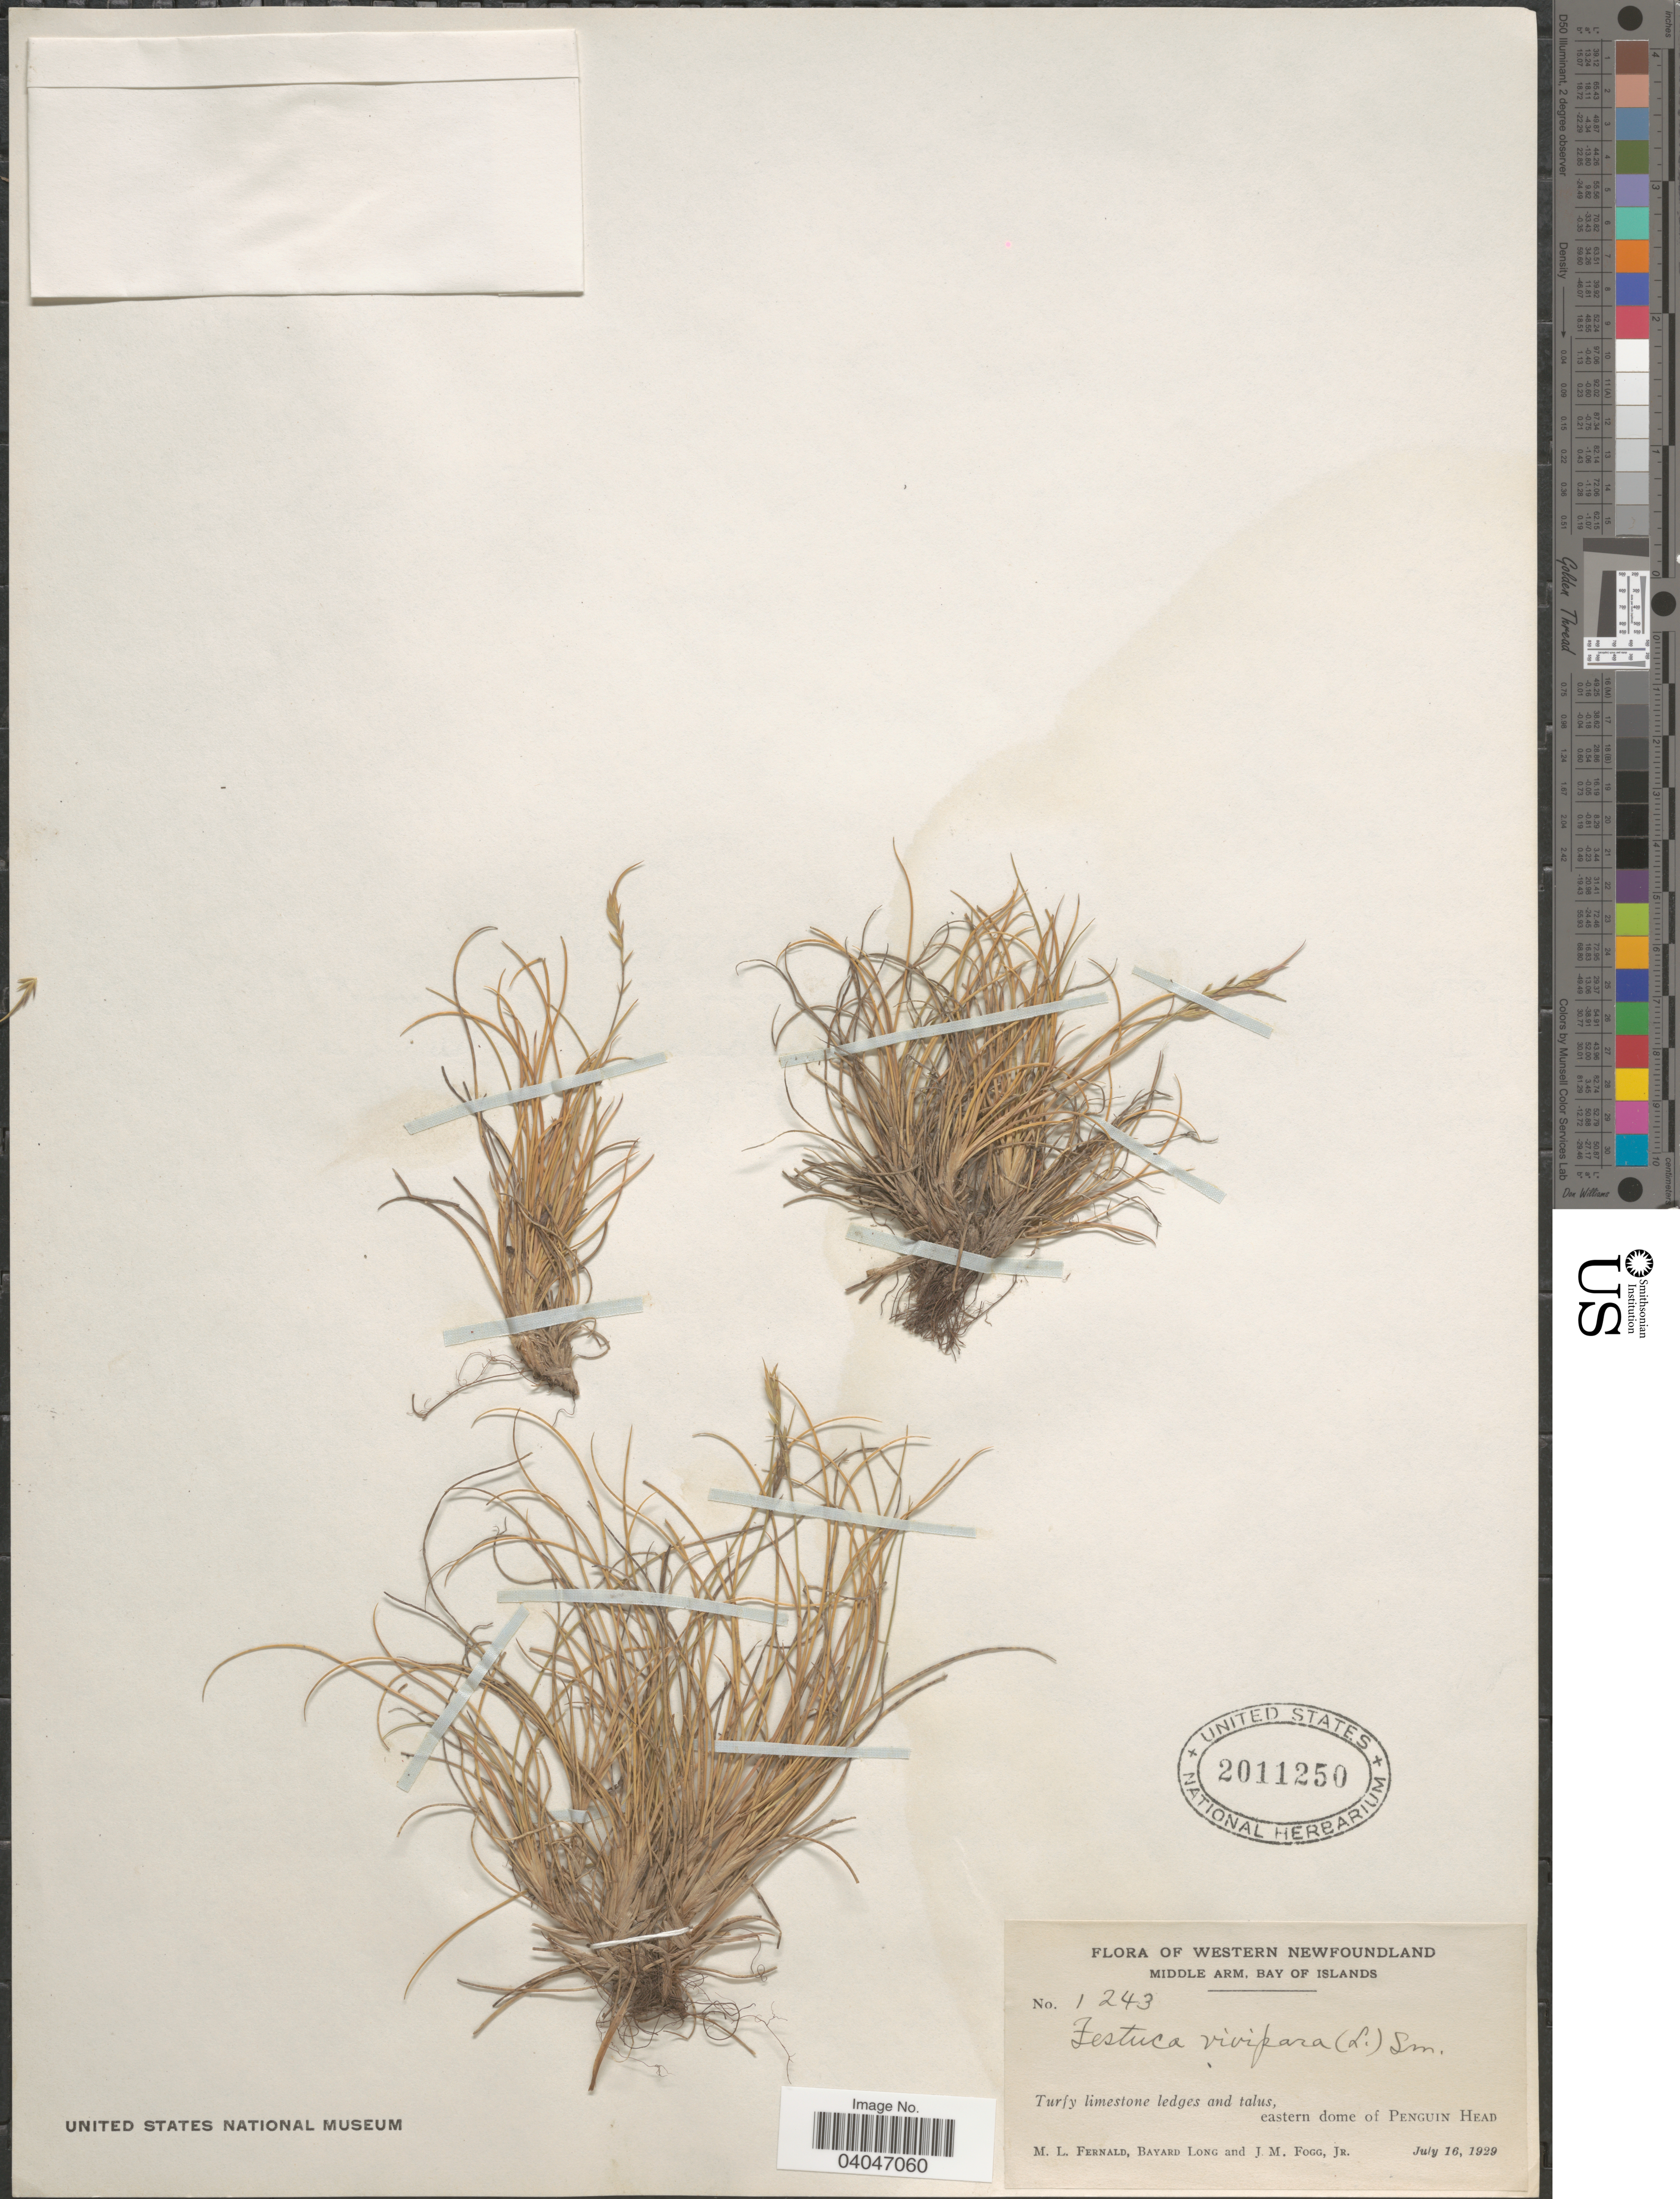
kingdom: Plantae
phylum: Tracheophyta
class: Liliopsida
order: Poales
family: Poaceae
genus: Festuca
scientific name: Festuca vivipara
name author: (L.) Sm.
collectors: M. L. Fernald, B. Long & J. Fogg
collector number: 1243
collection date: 1929-07-16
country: Canada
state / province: Newfoundland and Labrador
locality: Western Newfoundland. Middle Arm, Bay of Islands. Turfy limestone ledges and talus, eastern dome of Penguin Head.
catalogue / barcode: US 2011250